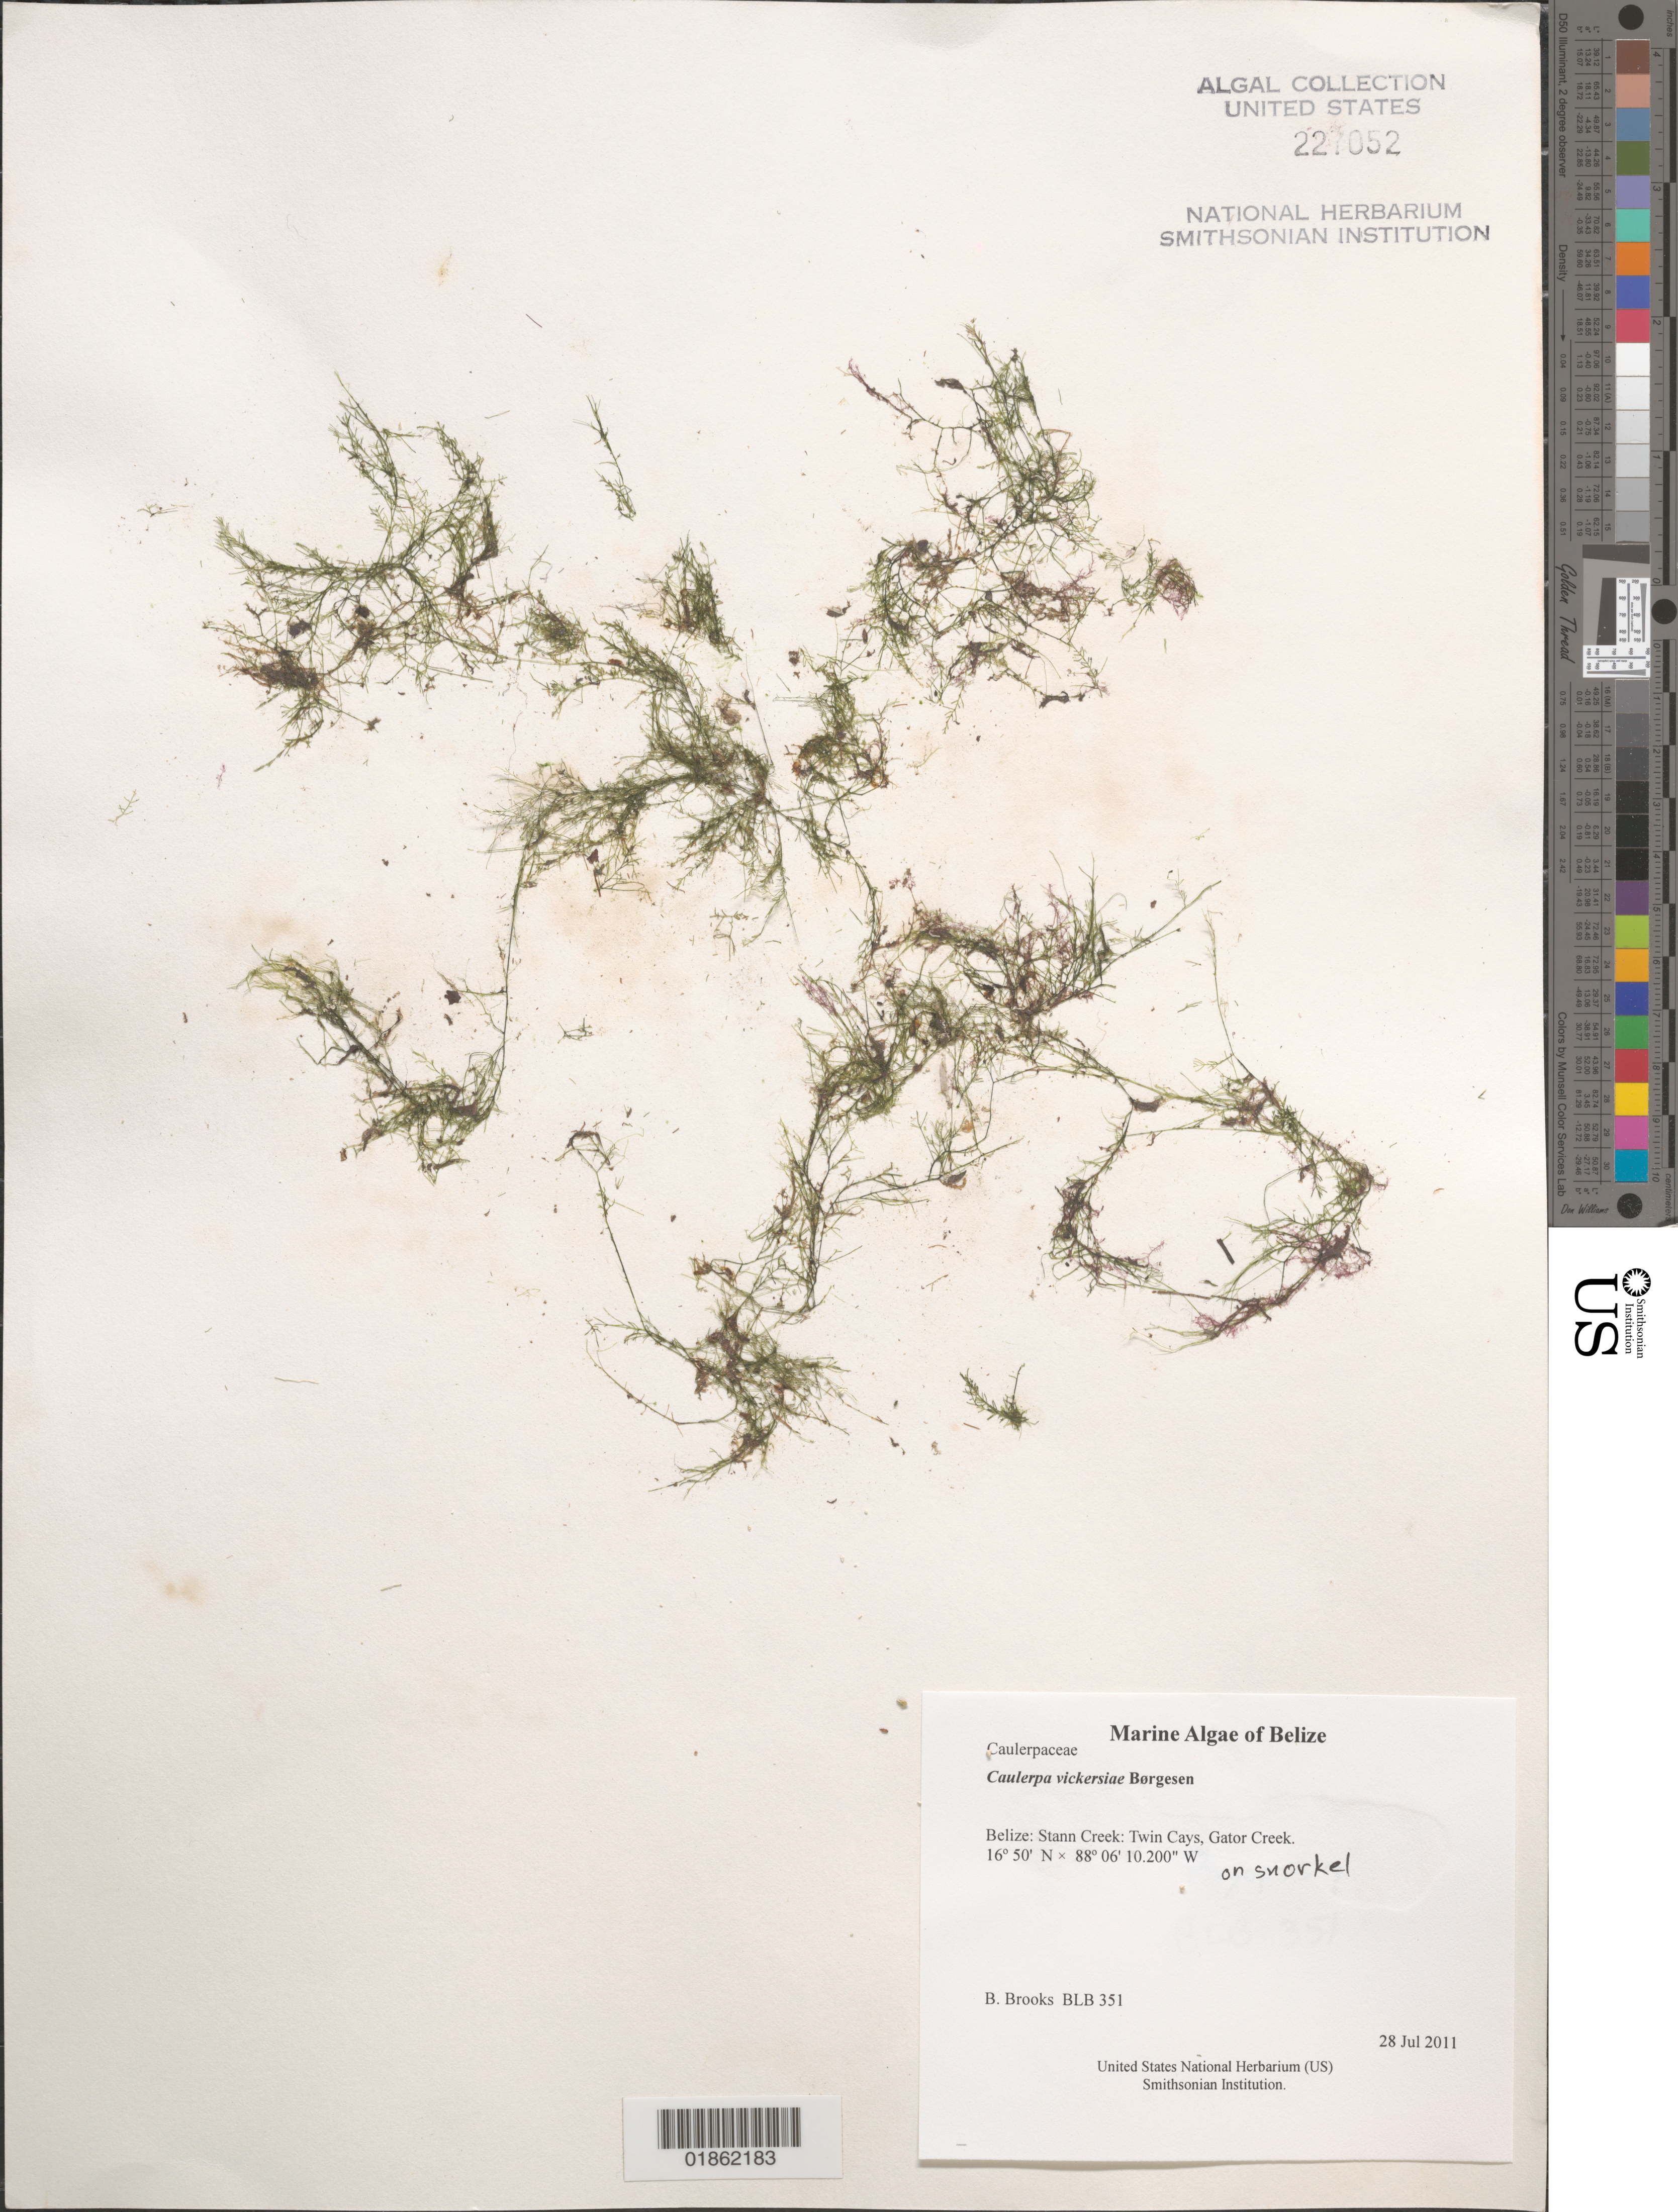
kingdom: Plantae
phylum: Chlorophyta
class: Ulvophyceae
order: Bryopsidales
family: Caulerpaceae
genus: Caulerpa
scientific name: Caulerpa ambigua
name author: Okamura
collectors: B. Brooks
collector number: BLB 351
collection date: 2011-07-28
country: Belize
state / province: Stann Creek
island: Twin Cays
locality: Twin Cays, Gator Creek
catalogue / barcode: US 227052